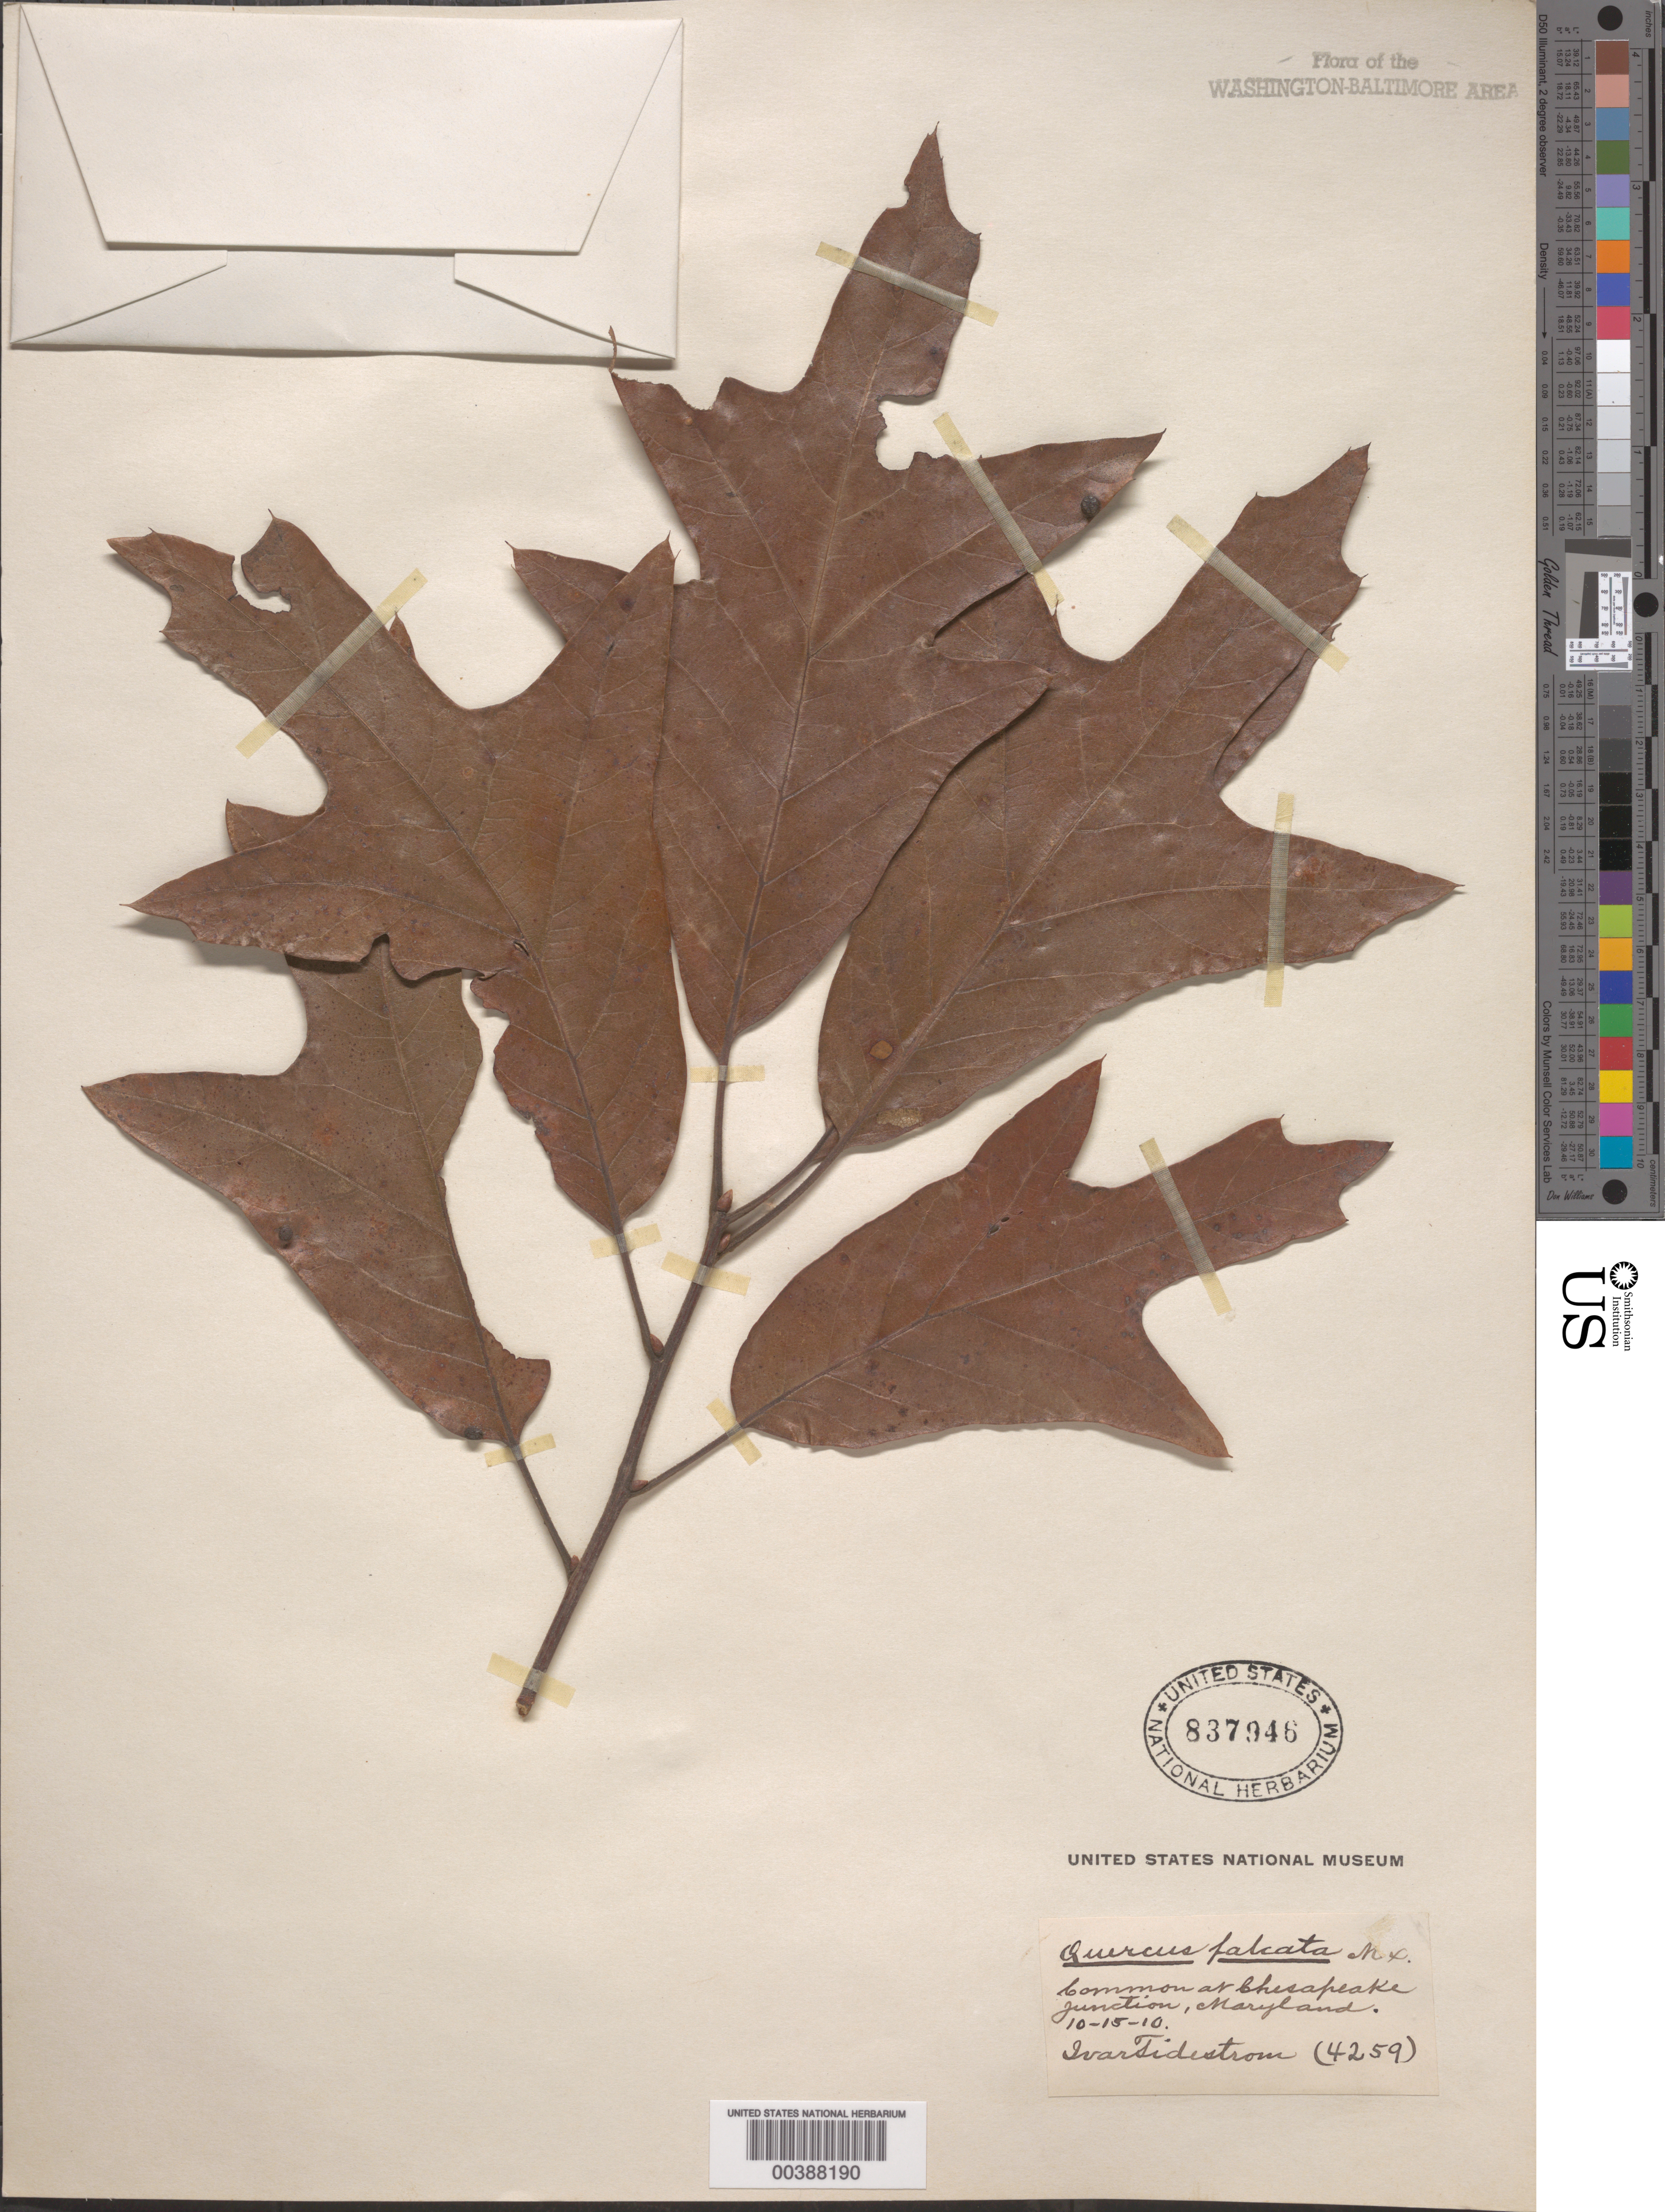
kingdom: Plantae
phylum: Tracheophyta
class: Magnoliopsida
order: Fagales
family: Fagaceae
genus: Quercus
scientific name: Quercus falcata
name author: Michx.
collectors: I. F. Tidestrom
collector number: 4259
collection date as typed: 15 Oct 1910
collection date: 1910-10-15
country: United States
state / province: Maryland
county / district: Prince George's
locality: Chesapeake Junction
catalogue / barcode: US 837946